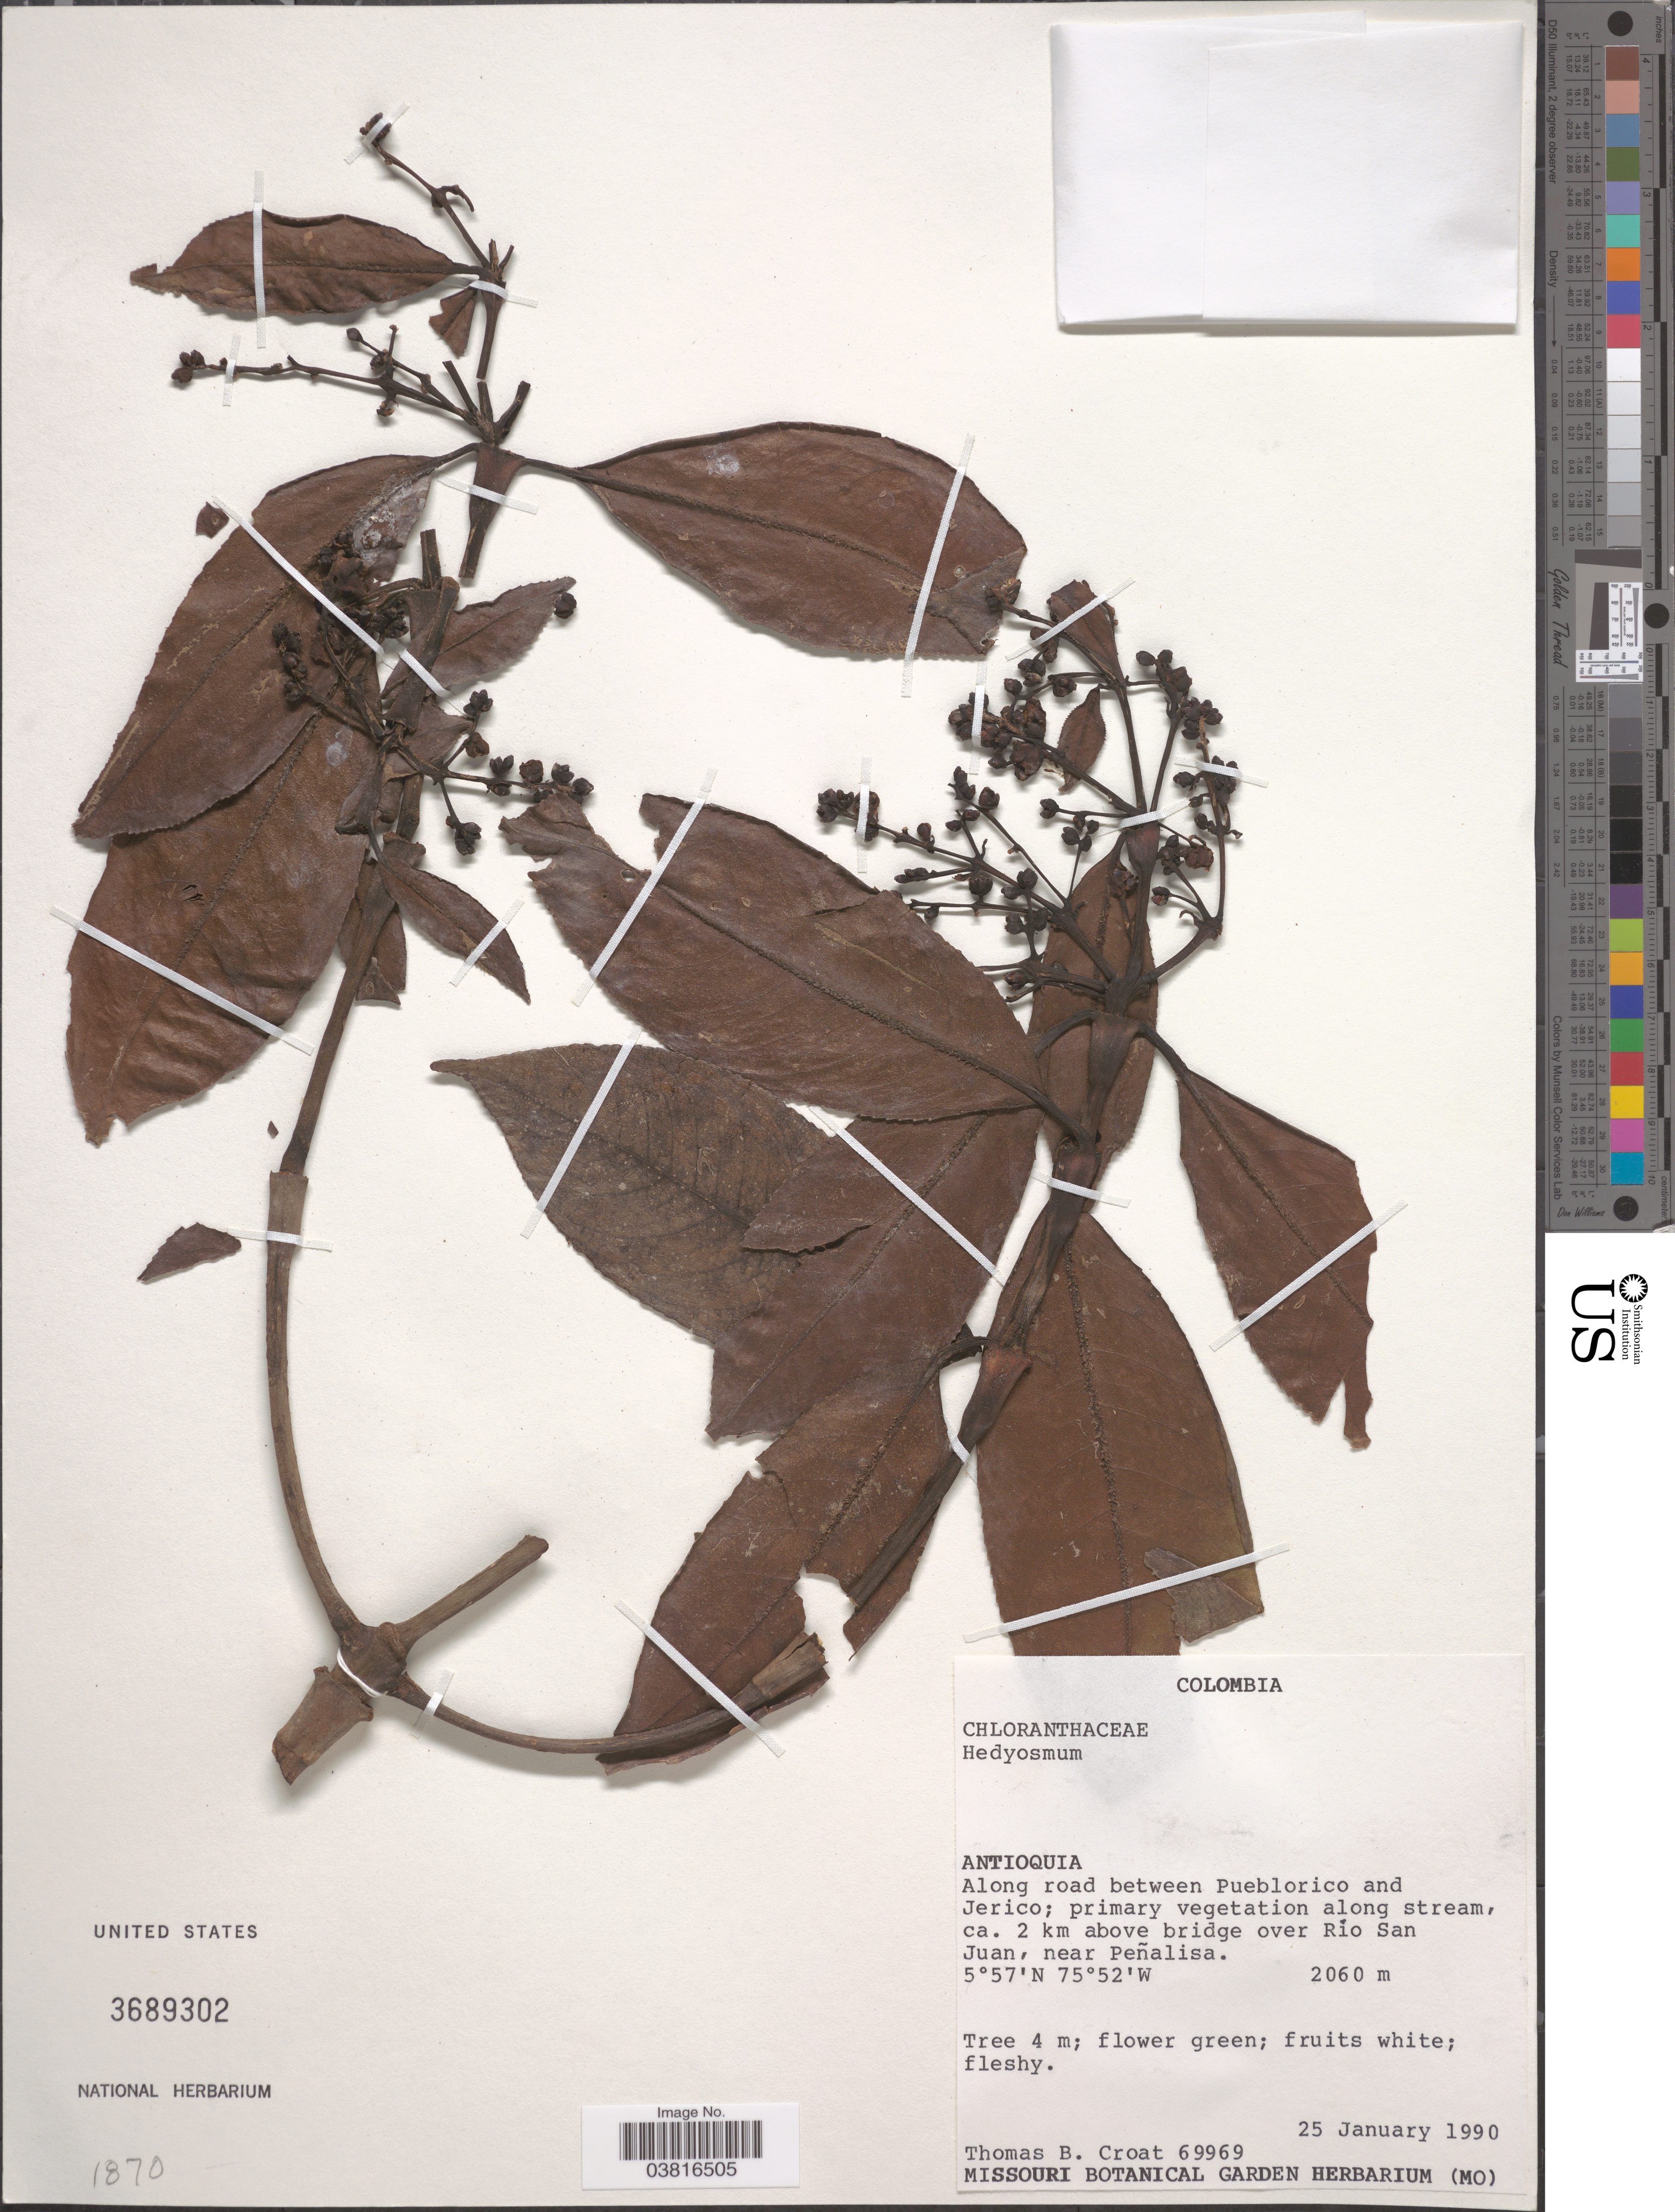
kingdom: Plantae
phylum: Tracheophyta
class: Magnoliopsida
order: Chloranthales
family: Chloranthaceae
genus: Hedyosmum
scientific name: Hedyosmum sp.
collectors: T. B. Croat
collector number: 69969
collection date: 1990-01-25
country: Colombia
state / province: Antioquia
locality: Along road between Pueblorico and Jerico; primary vegetation along stream, ca. 2 km above bridge over Río San Juan, near Peñalisa.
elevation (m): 2060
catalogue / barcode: US 3689302